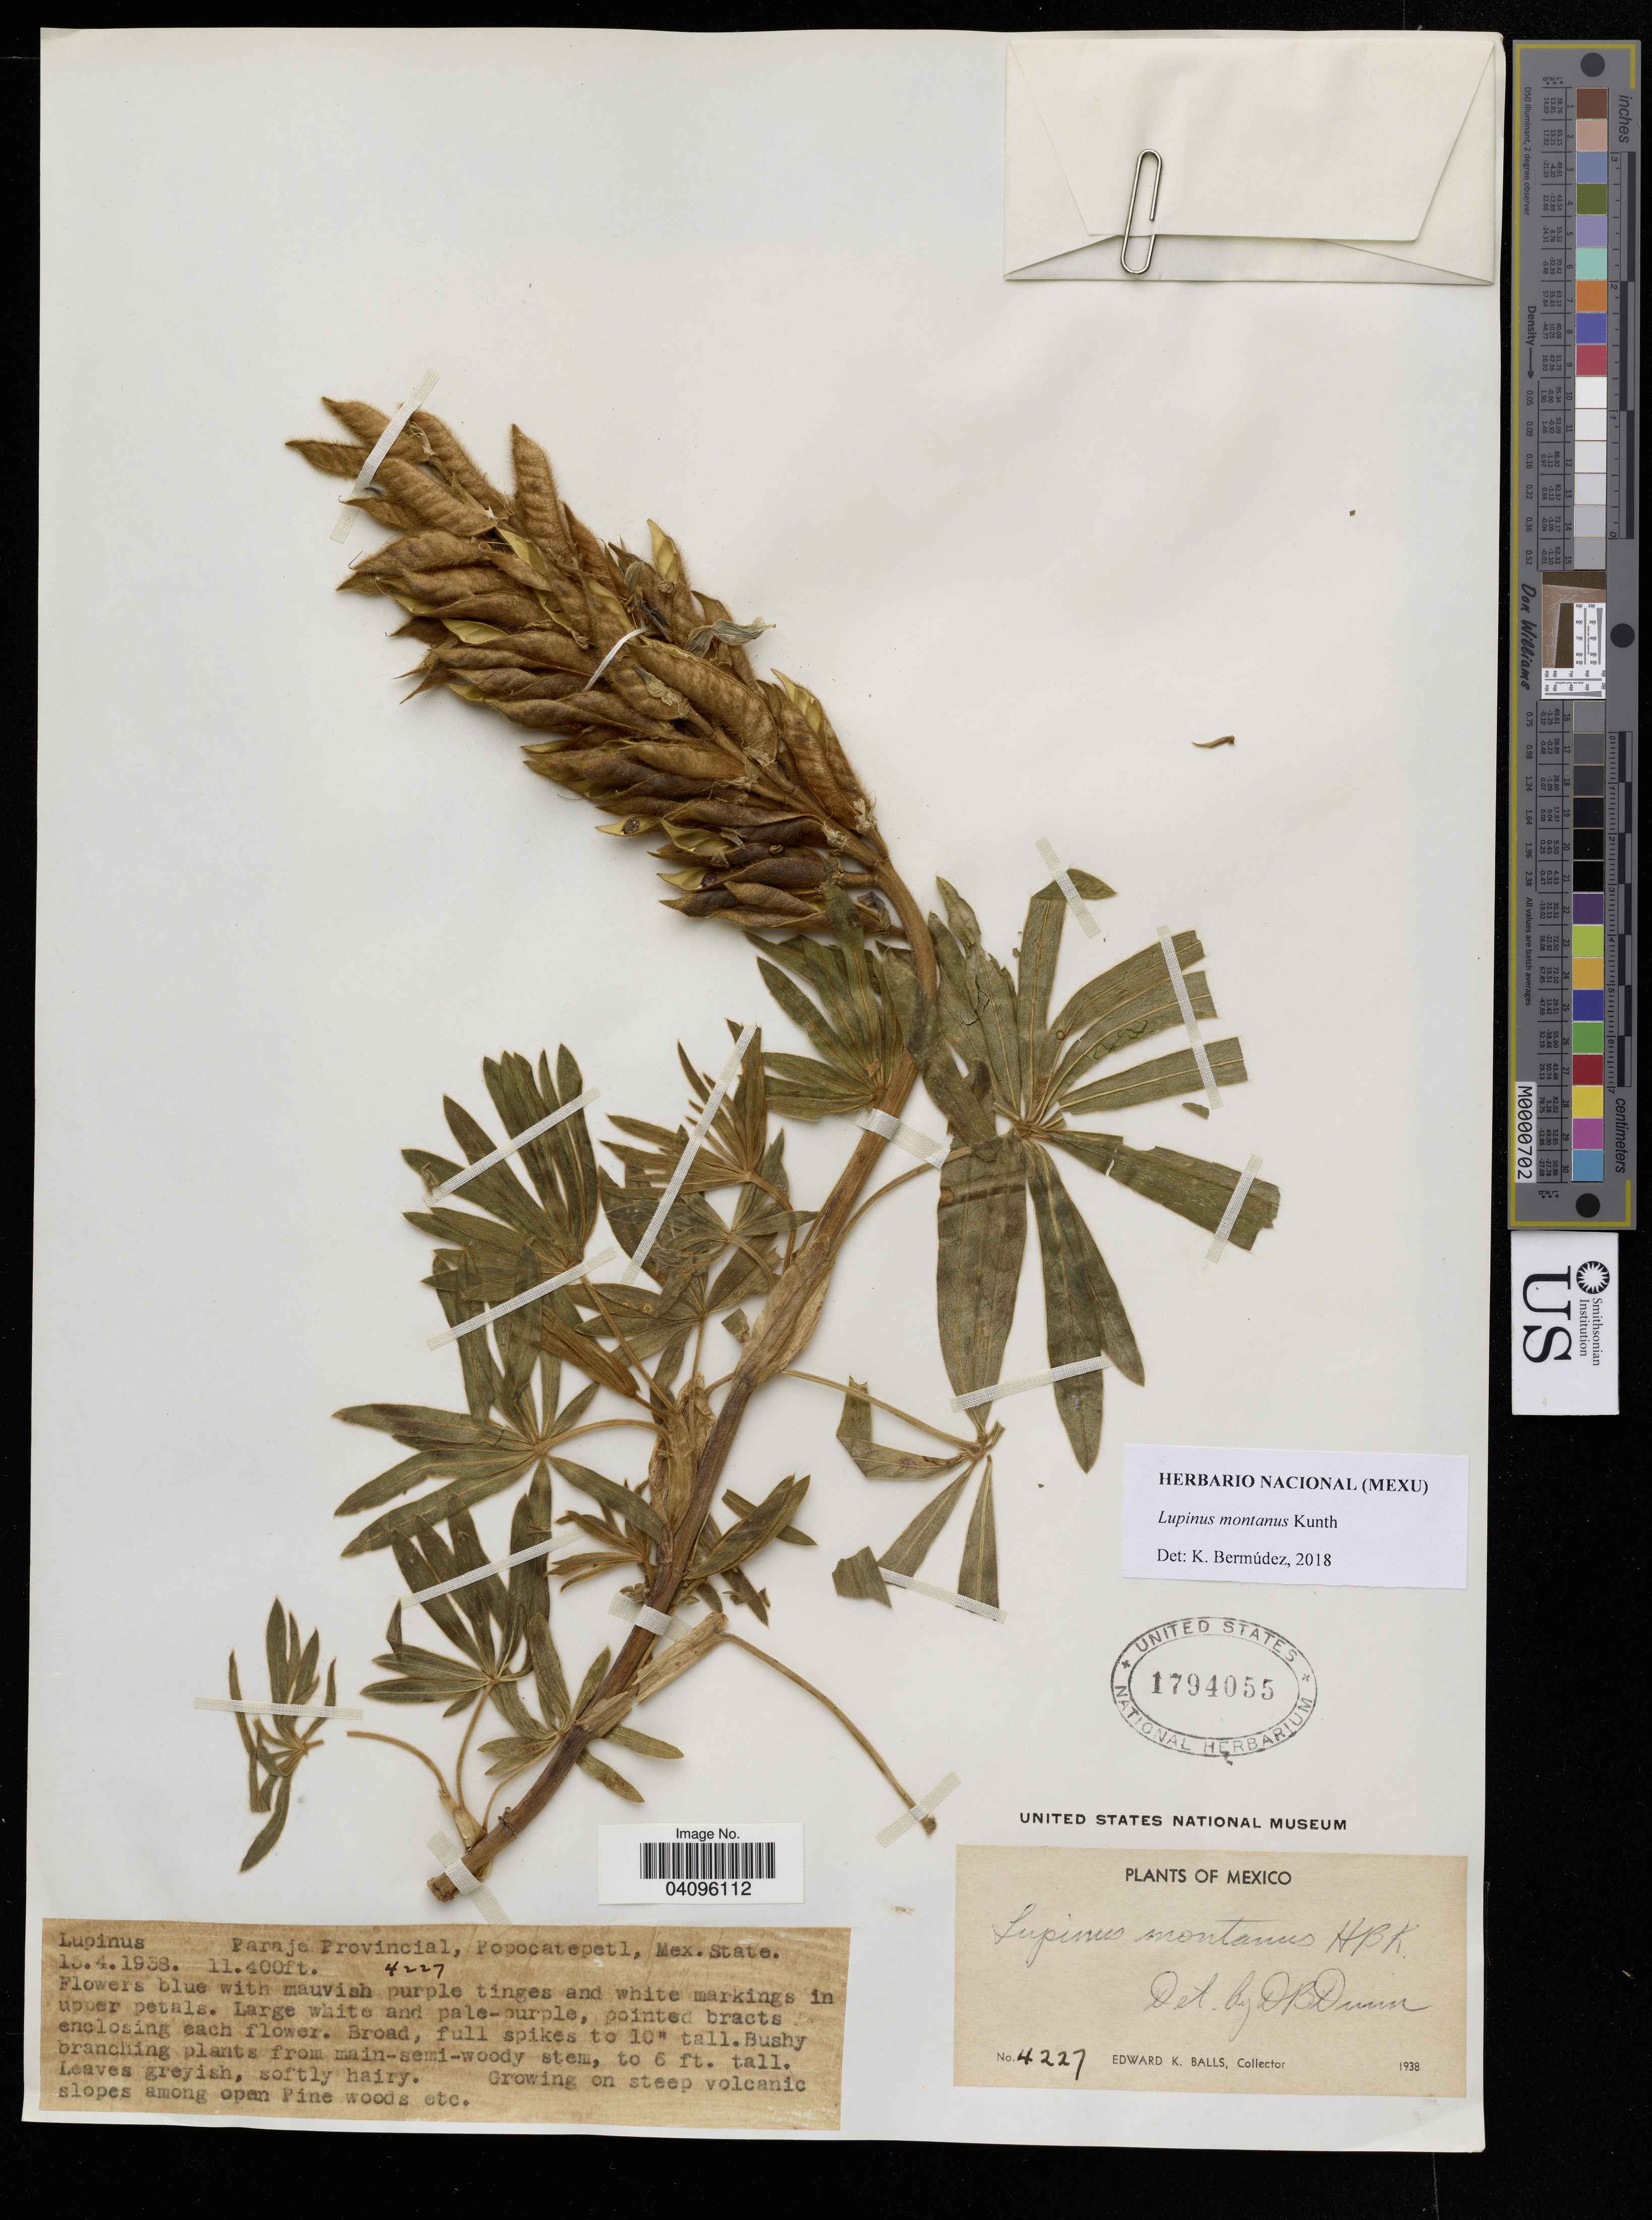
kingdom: Plantae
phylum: Tracheophyta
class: Magnoliopsida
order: Fabales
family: Fabaceae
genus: Lupinus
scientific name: Lupinus montanus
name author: Kunth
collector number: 4227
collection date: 1938-04-15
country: Mexico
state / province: México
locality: Paraje Provincial, Popocatepetl.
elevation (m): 3.475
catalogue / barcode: US 1794055